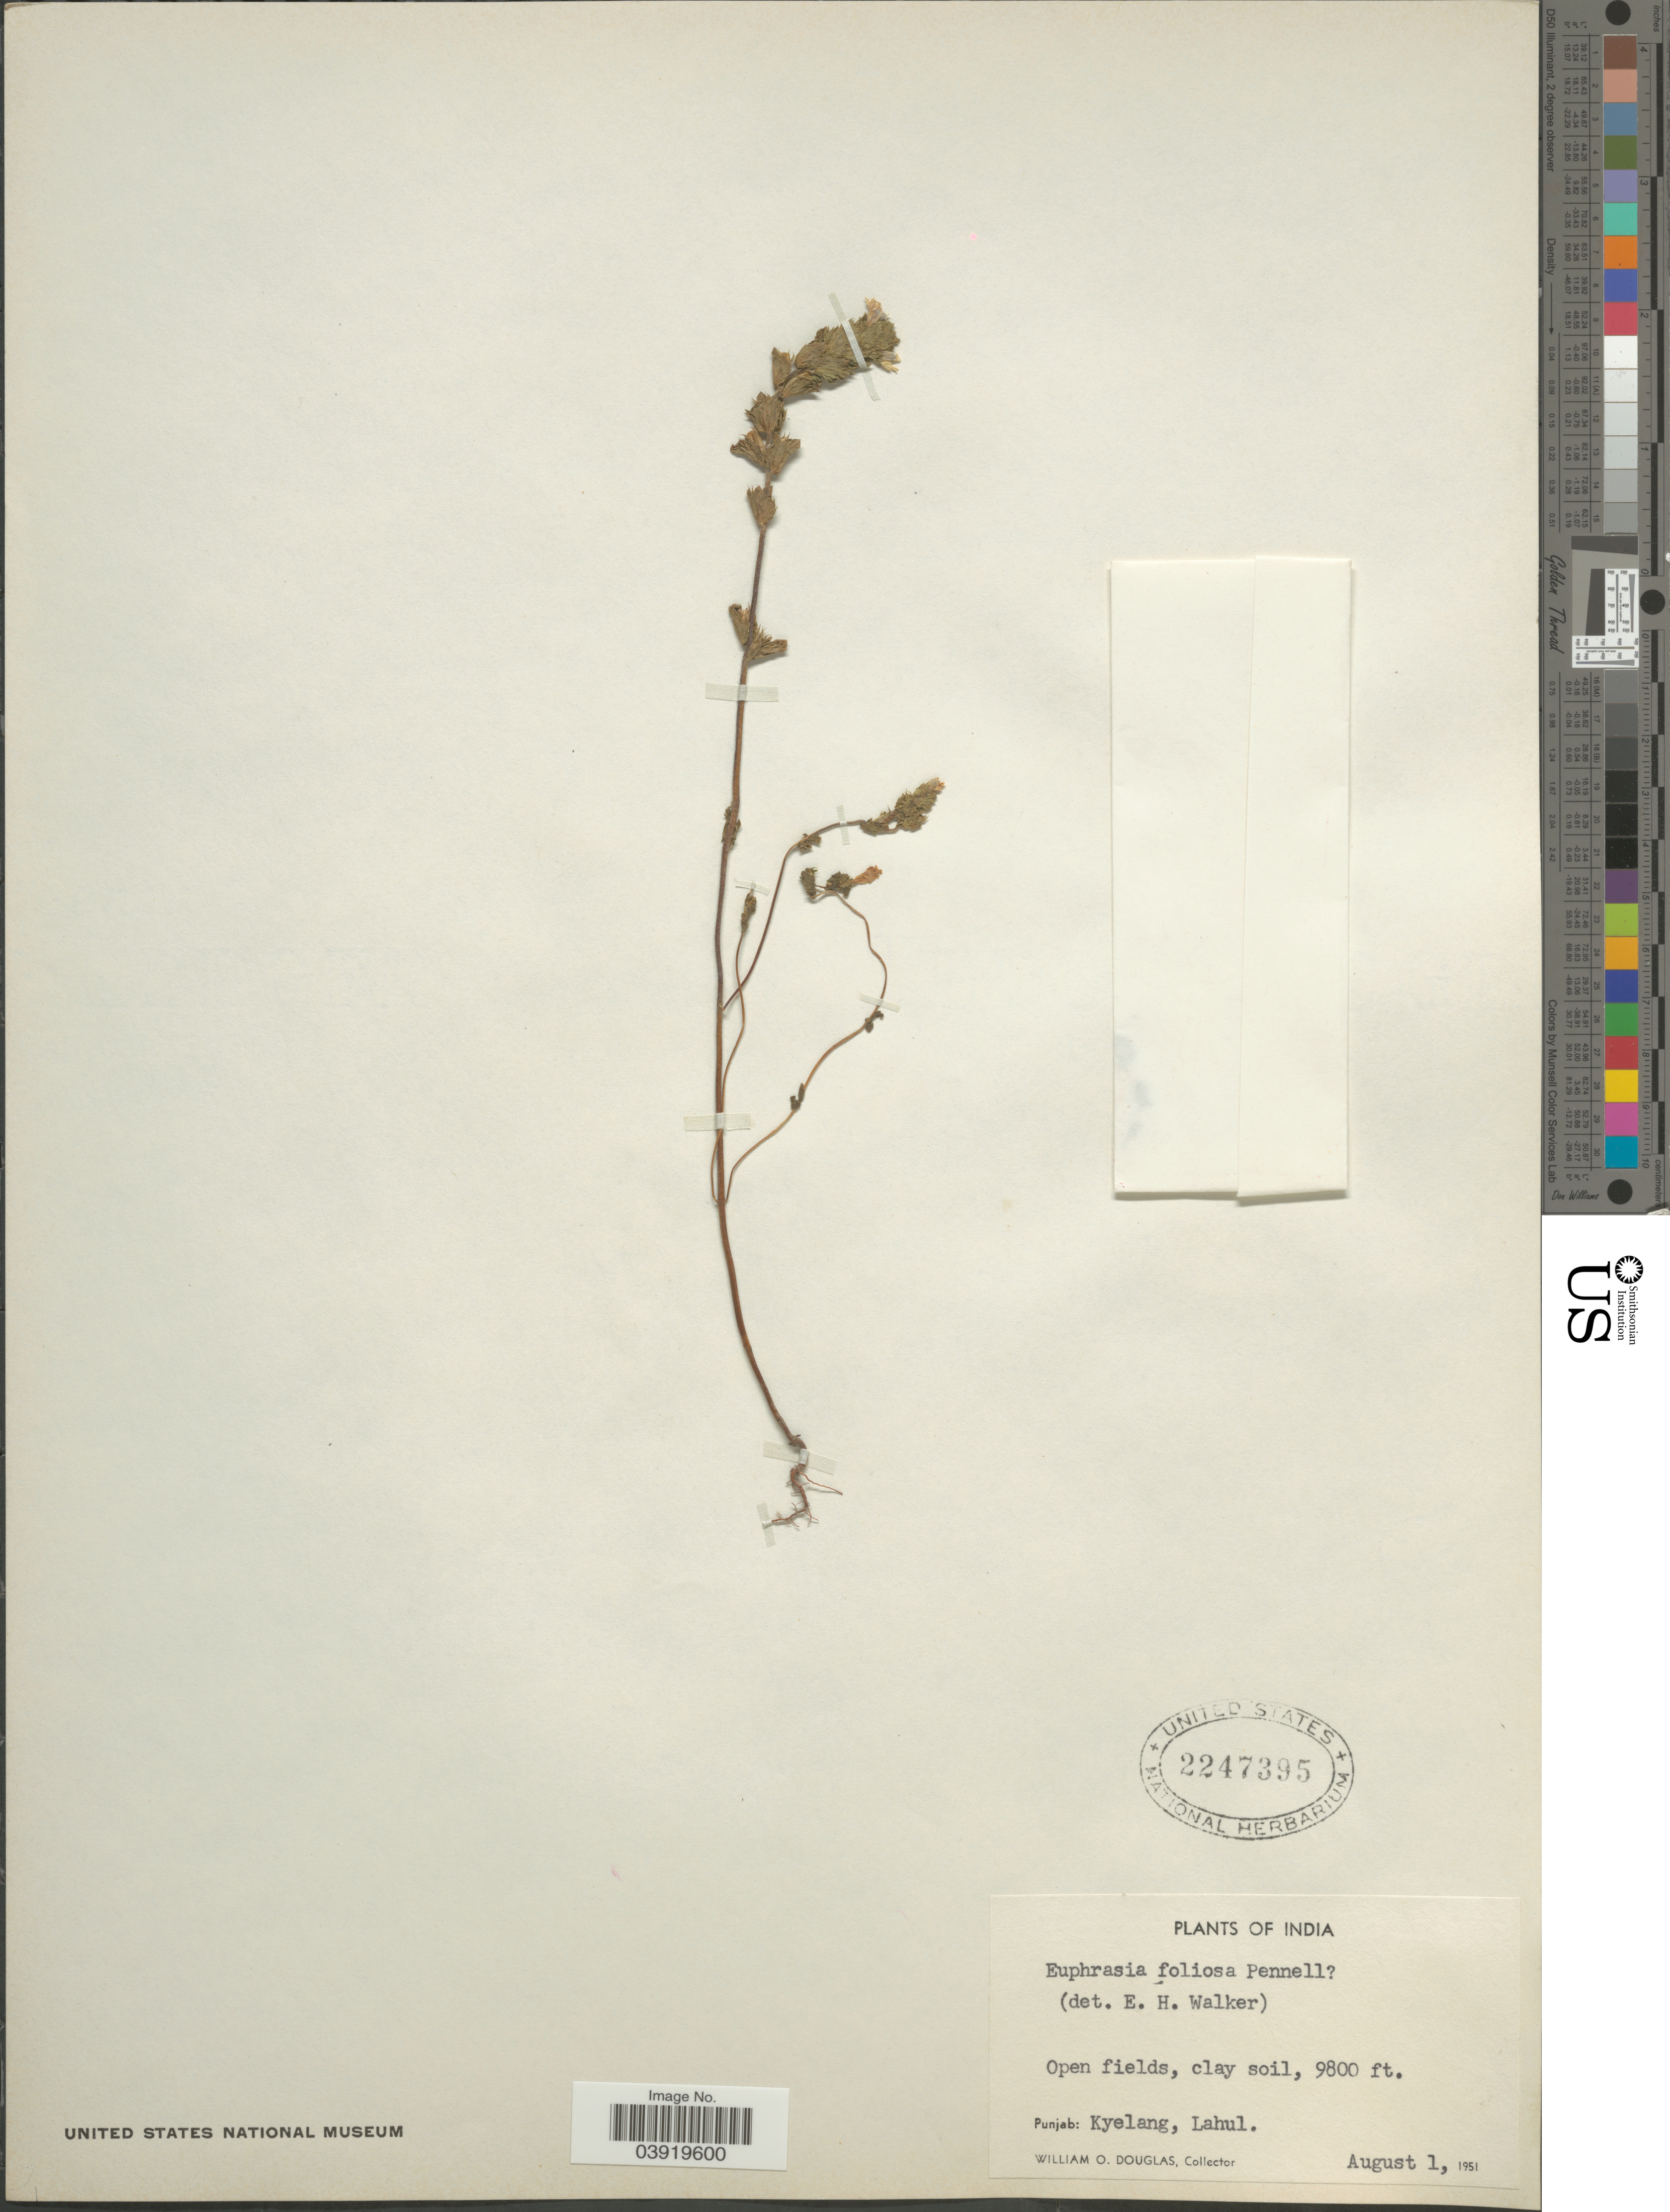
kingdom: Plantae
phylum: Tracheophyta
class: Magnoliopsida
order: Lamiales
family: Orobanchaceae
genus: Euphrasia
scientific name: Euphrasia foliosa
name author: Pennell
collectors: W. Douglas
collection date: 1951-08-01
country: India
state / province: Punjab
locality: Kyelang, Lahul.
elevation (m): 2987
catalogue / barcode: US 2247395